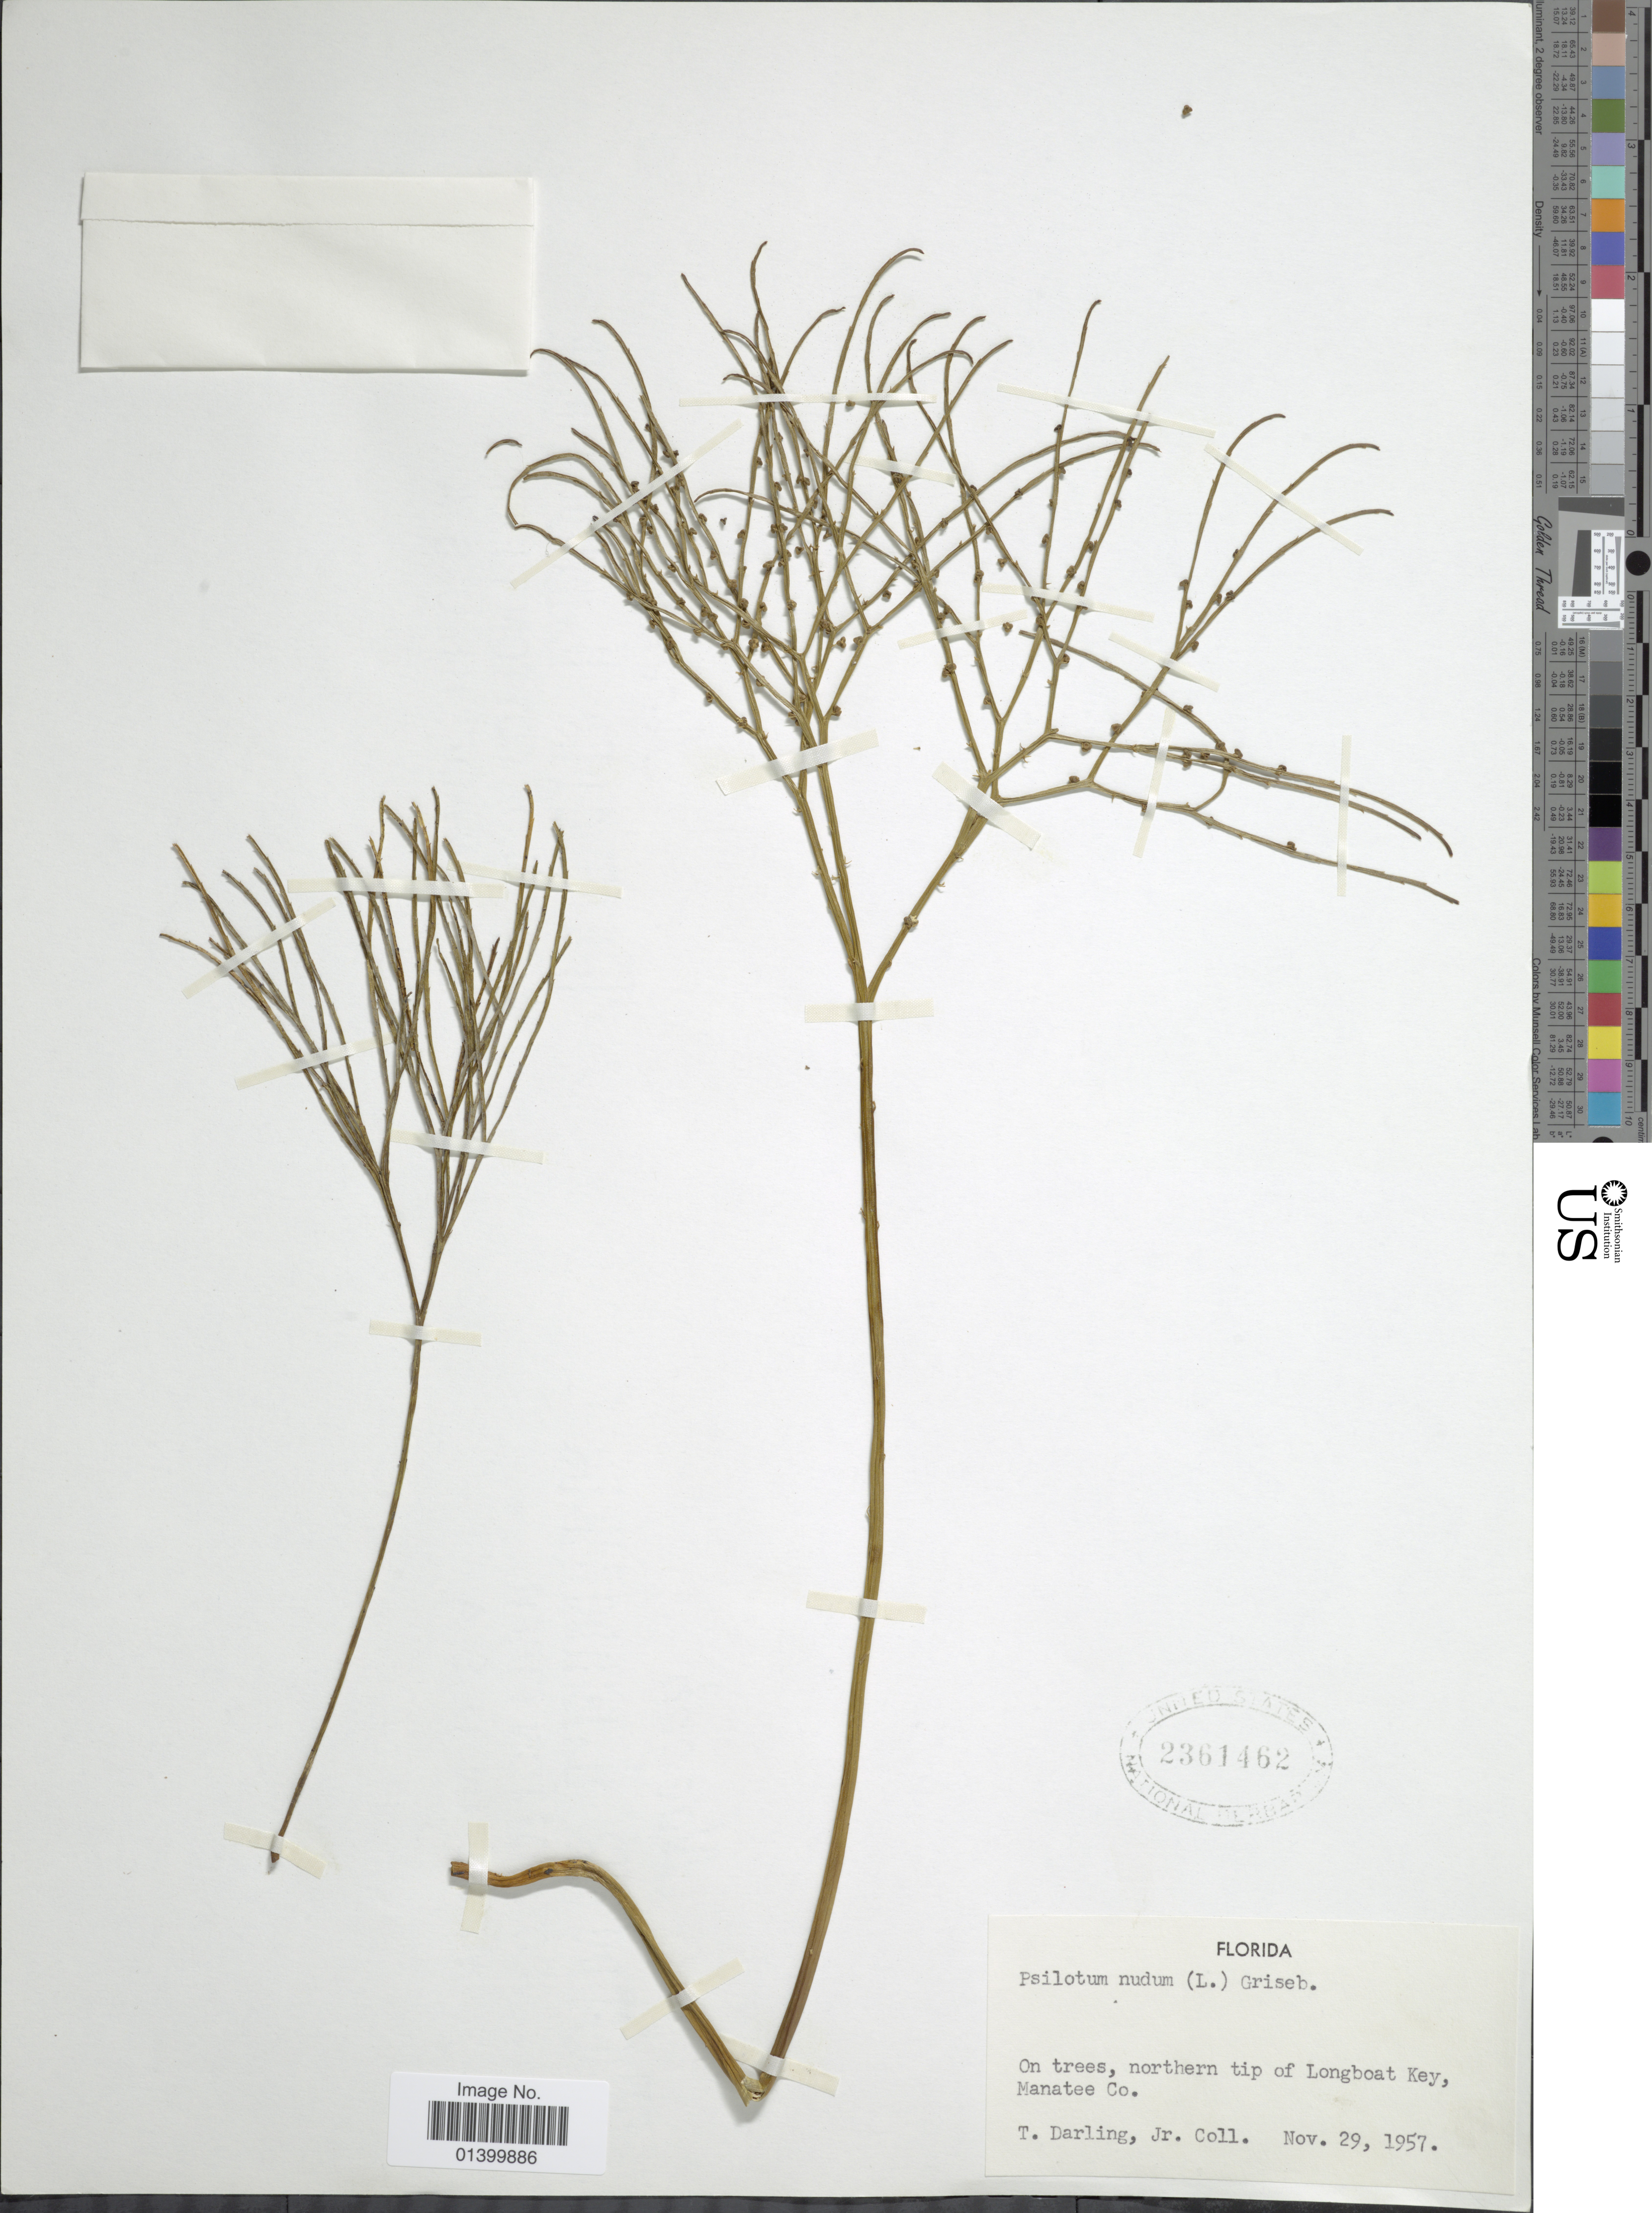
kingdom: Plantae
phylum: Tracheophyta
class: Polypodiopsida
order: Psilotales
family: Psilotaceae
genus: Psilotum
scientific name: Psilotum nudum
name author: (L.) P. Beauv.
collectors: T. Darling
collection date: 1957-11-29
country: United States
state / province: Florida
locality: Northern tip of Longboat Key, Manatee Co.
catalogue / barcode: US 2361462